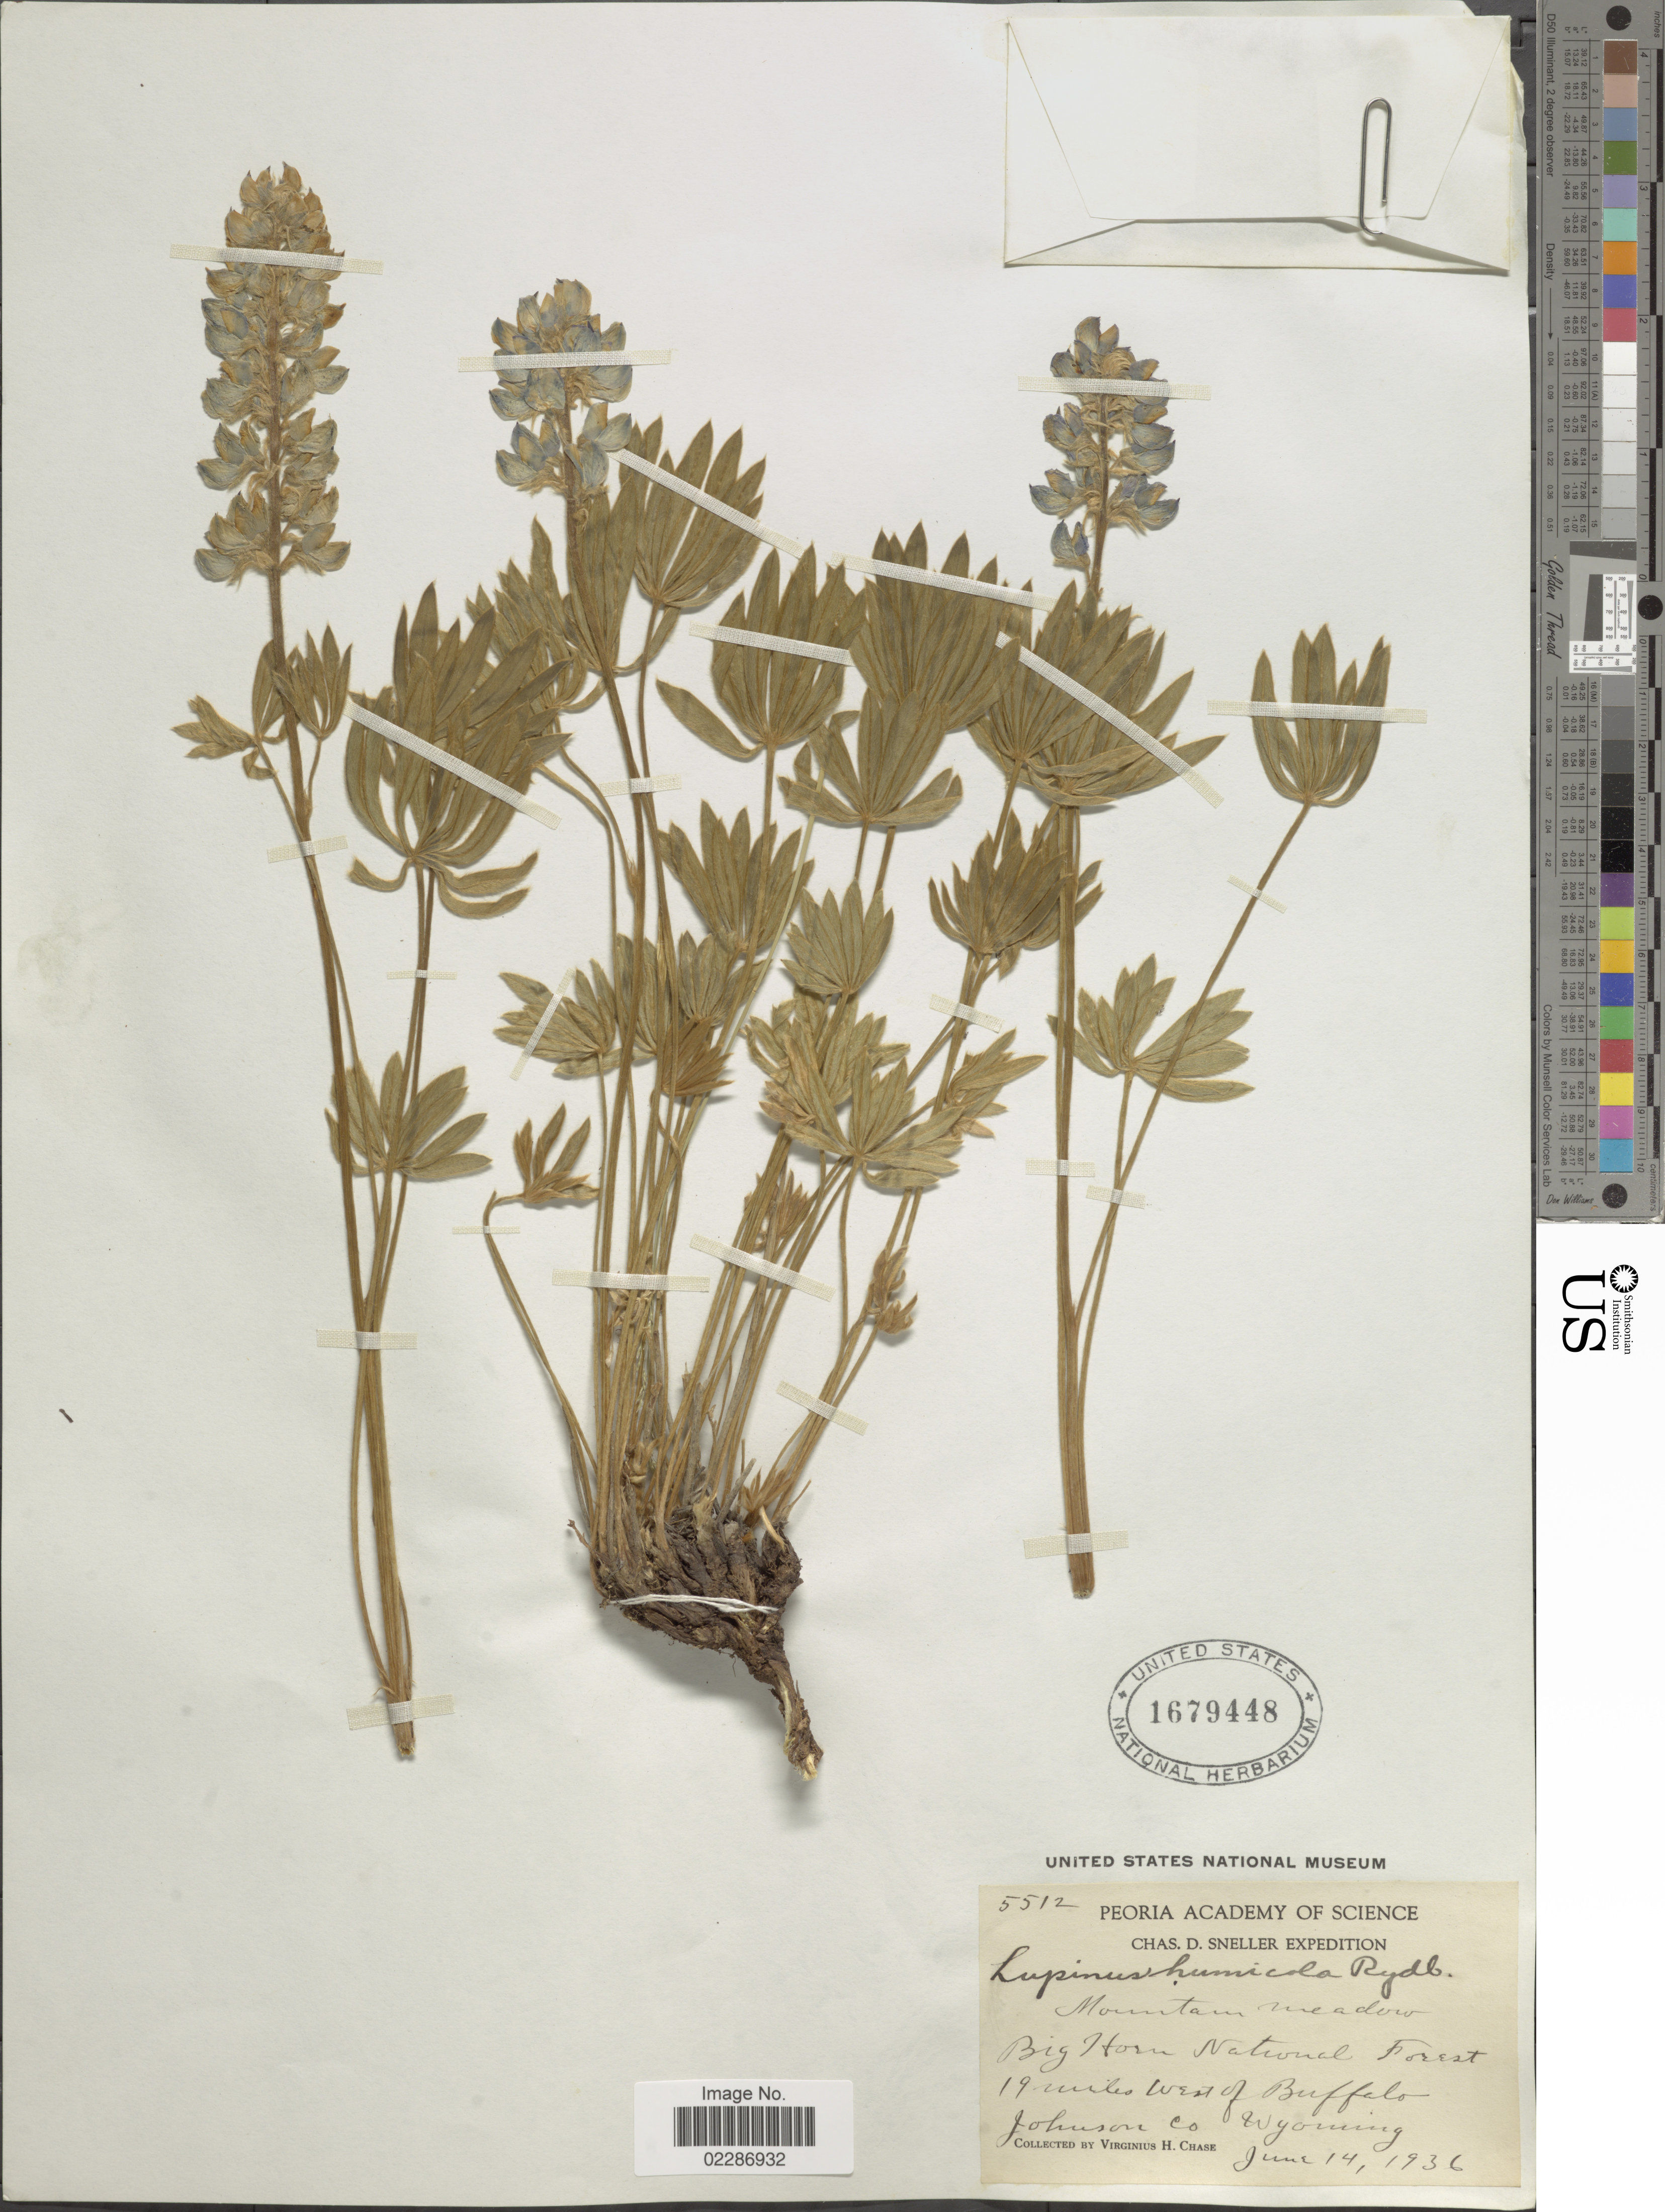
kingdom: Plantae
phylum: Tracheophyta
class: Magnoliopsida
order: Fabales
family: Fabaceae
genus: Lupinus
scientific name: Lupinus wyethii subsp. wyethii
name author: S. Watson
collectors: V. H. Chase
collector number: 5512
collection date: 1936-06-14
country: United States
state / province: Wyoming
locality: Big Horn National Forest, 19 miles west of Buffalo Johnson Co.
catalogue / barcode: US 1679448